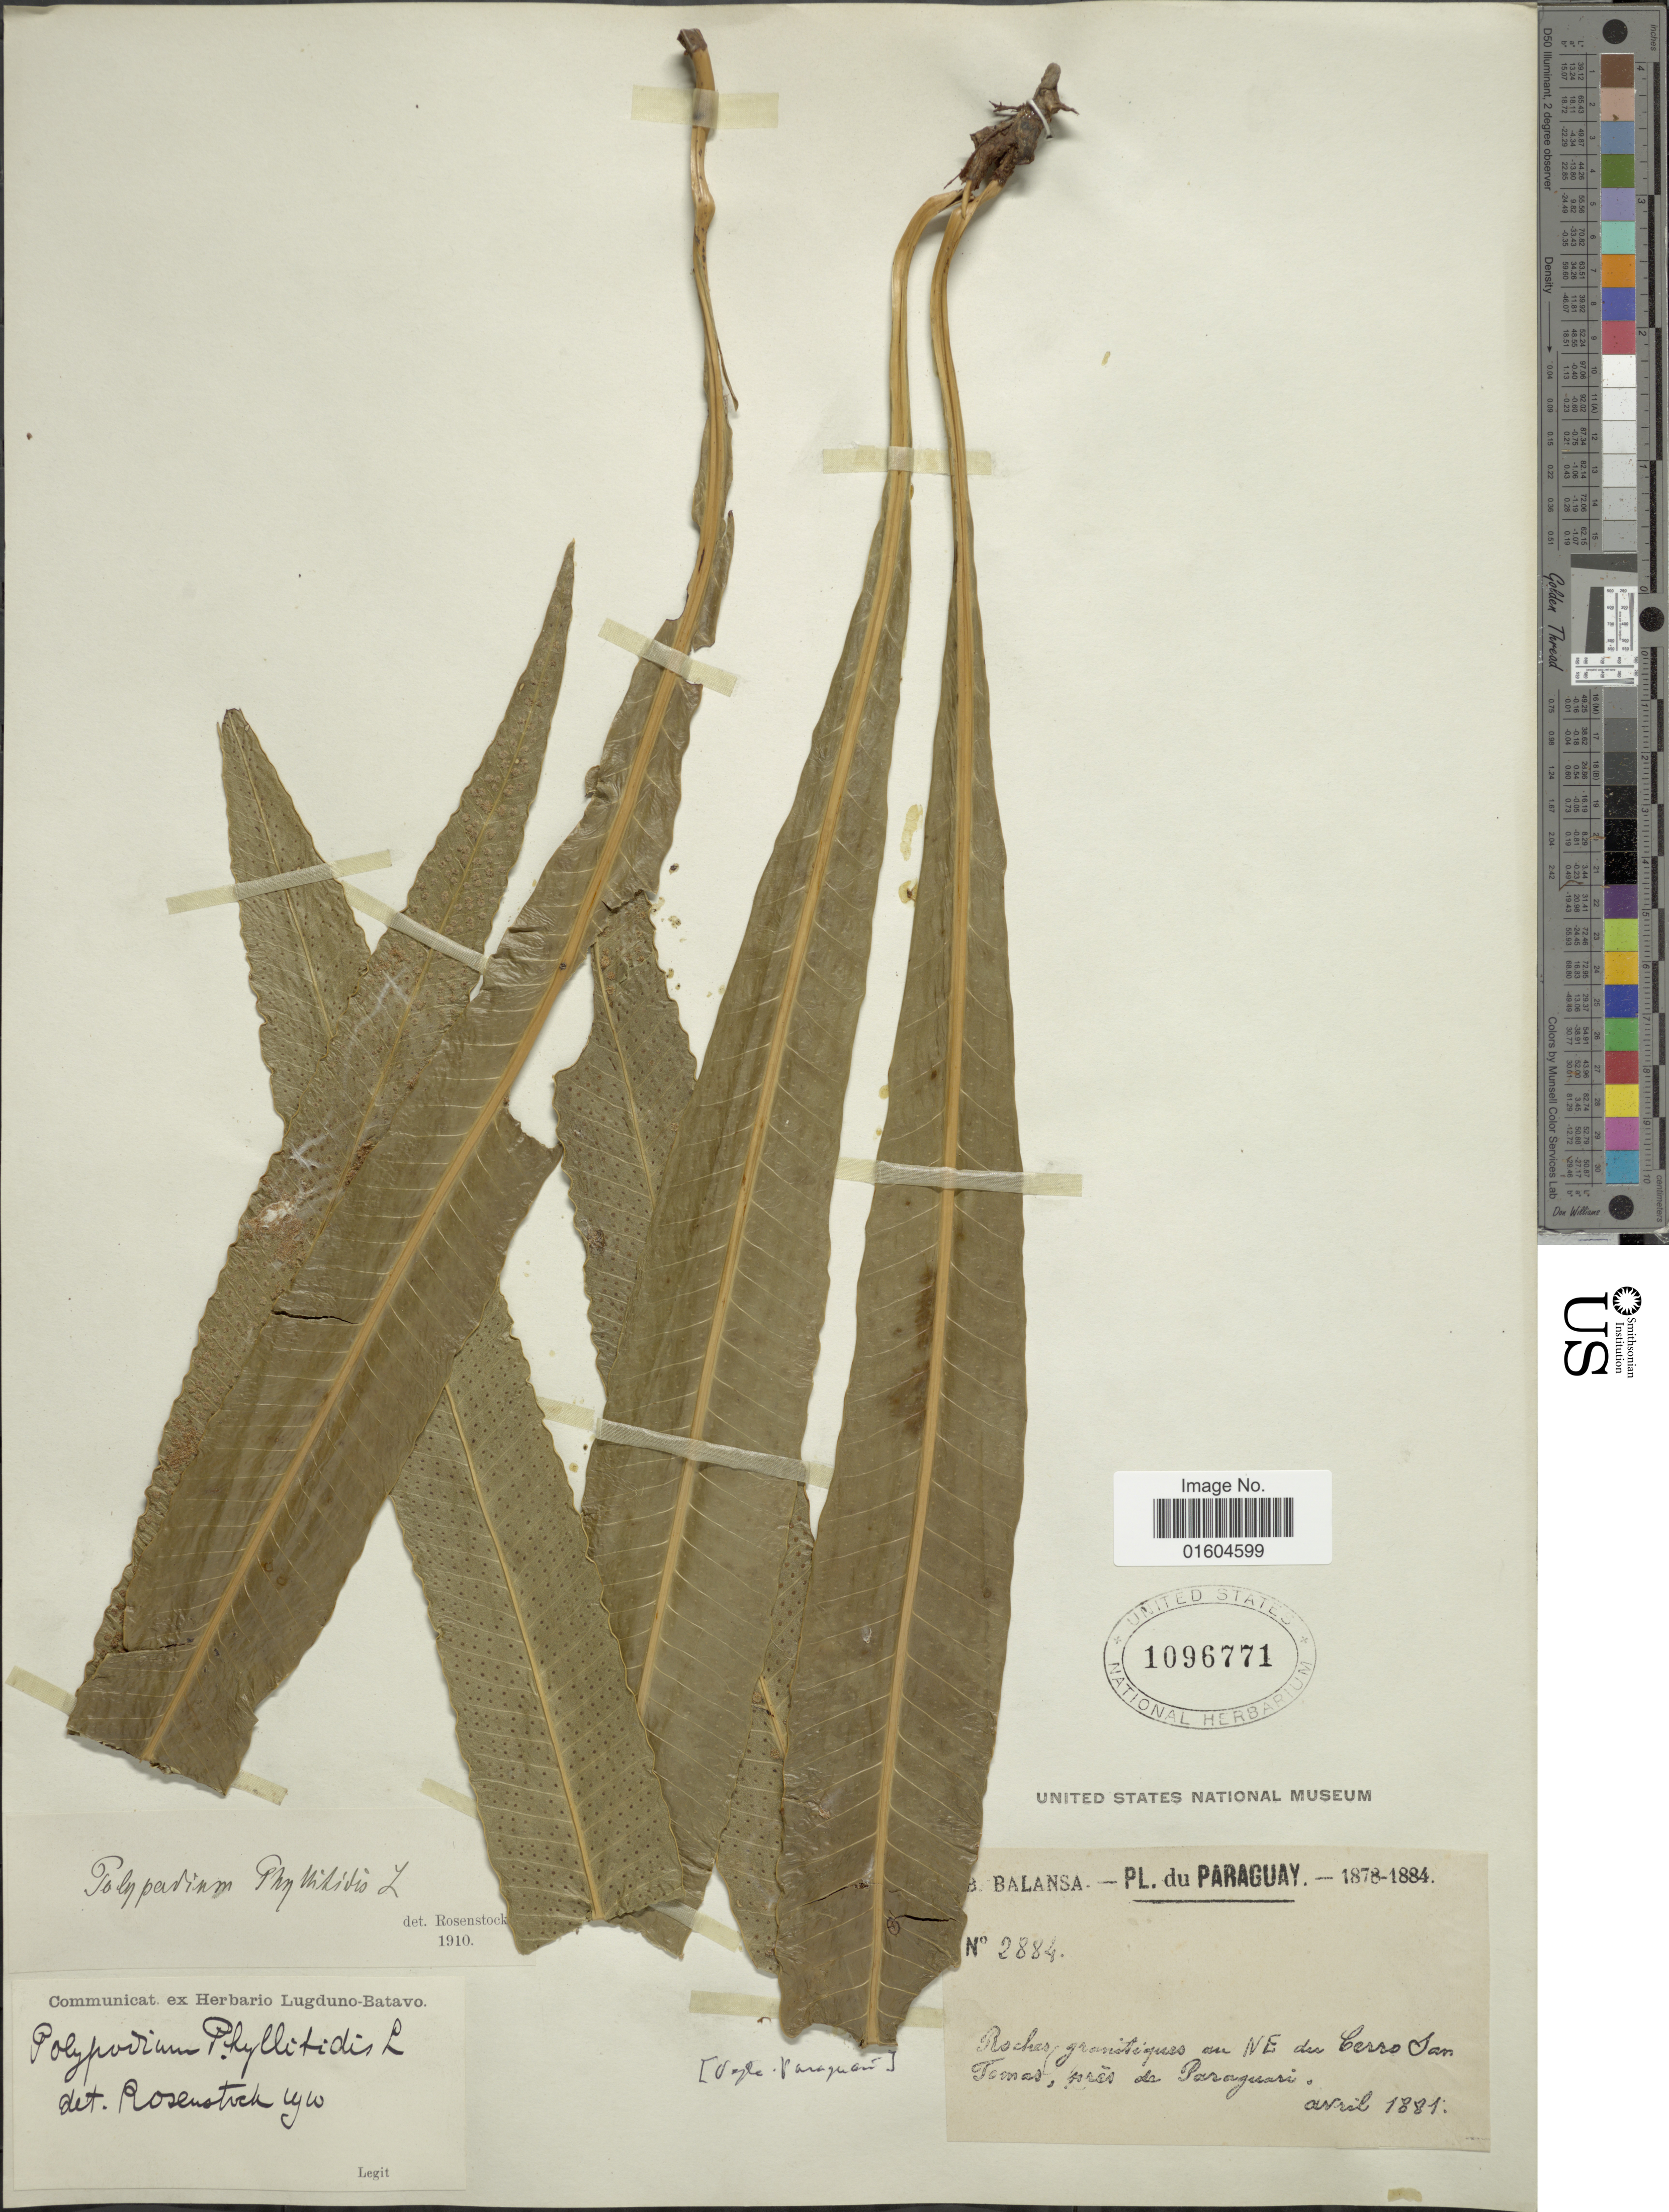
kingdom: Plantae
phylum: Tracheophyta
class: Polypodiopsida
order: Polypodiales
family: Polypodiaceae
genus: Campyloneurum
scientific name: Campyloneurum major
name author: (Hieron. ex Hicken) Lellinger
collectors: B. Balansa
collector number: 2884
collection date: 1881-04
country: Paraguay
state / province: Paraguari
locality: Rocher gratiguss en NE du Cerro San Tomas, pres de Paraguari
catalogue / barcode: US 1096771